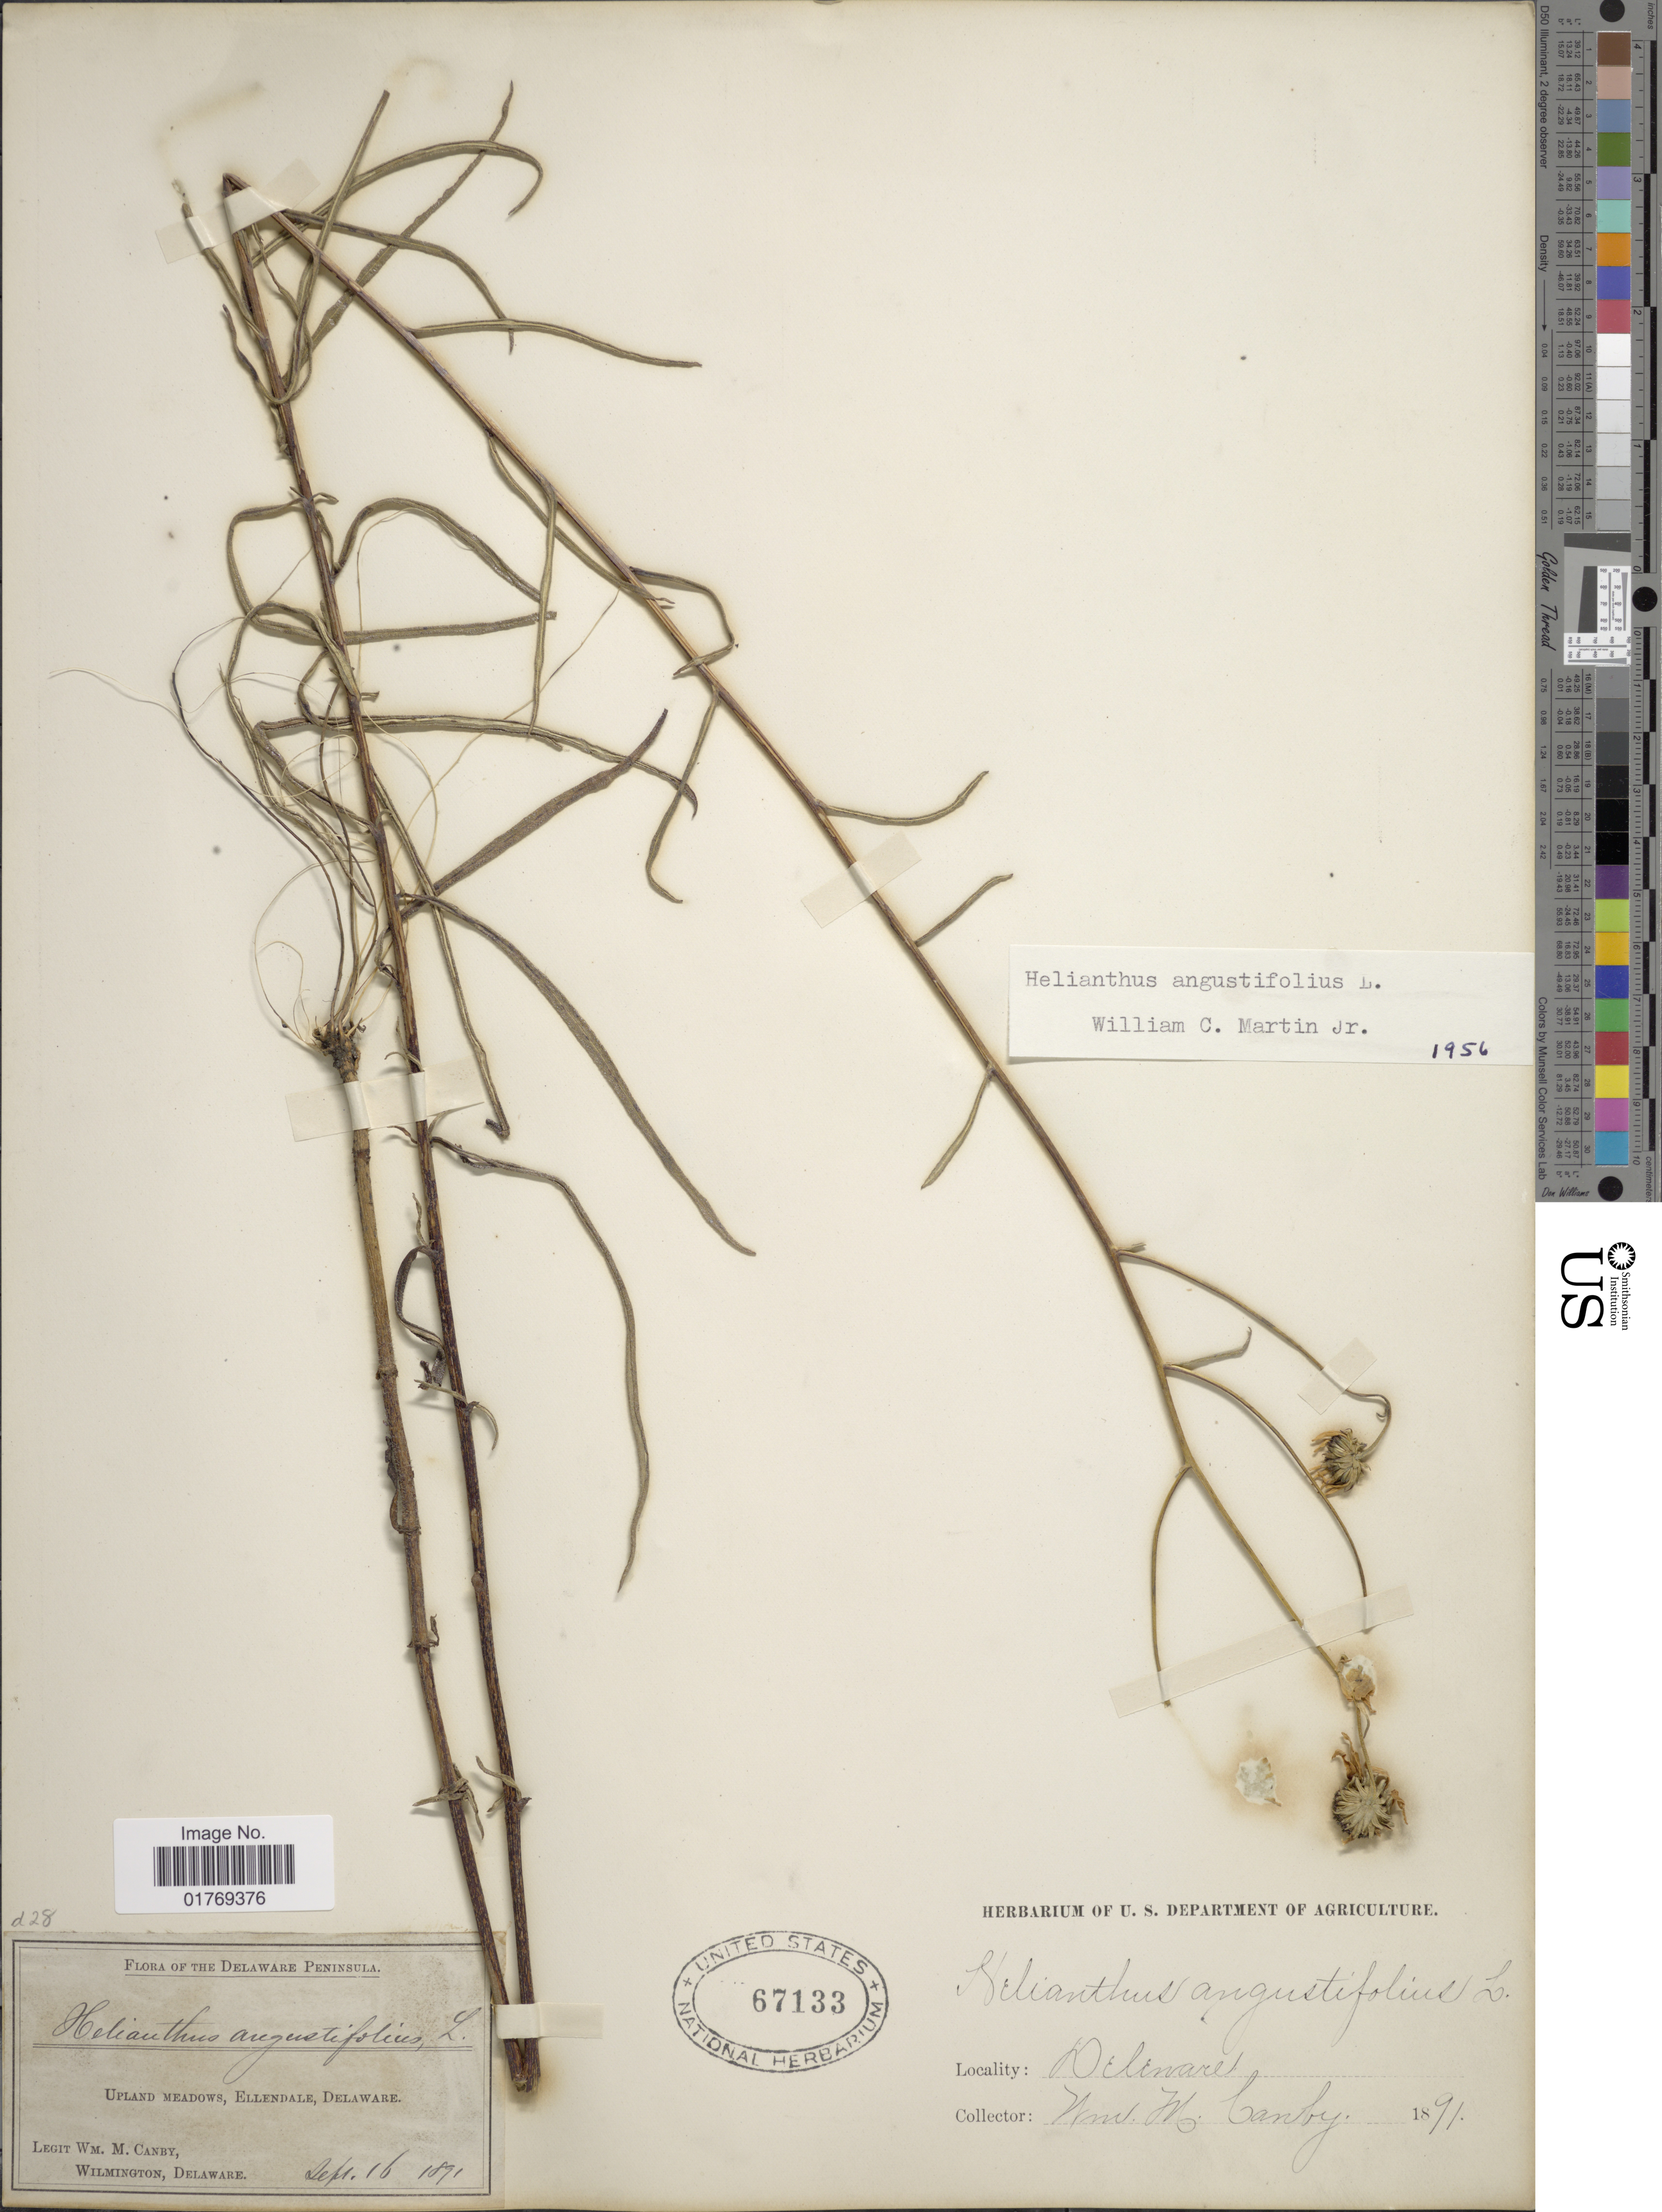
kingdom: Plantae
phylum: Tracheophyta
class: Magnoliopsida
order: Asterales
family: Asteraceae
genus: Helianthus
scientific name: Helianthus angustifolius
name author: L.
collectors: W. M. Canby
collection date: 1871-09-16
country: United States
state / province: Delaware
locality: Upland meadows, Ellendale, Delaware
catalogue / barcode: US 67133